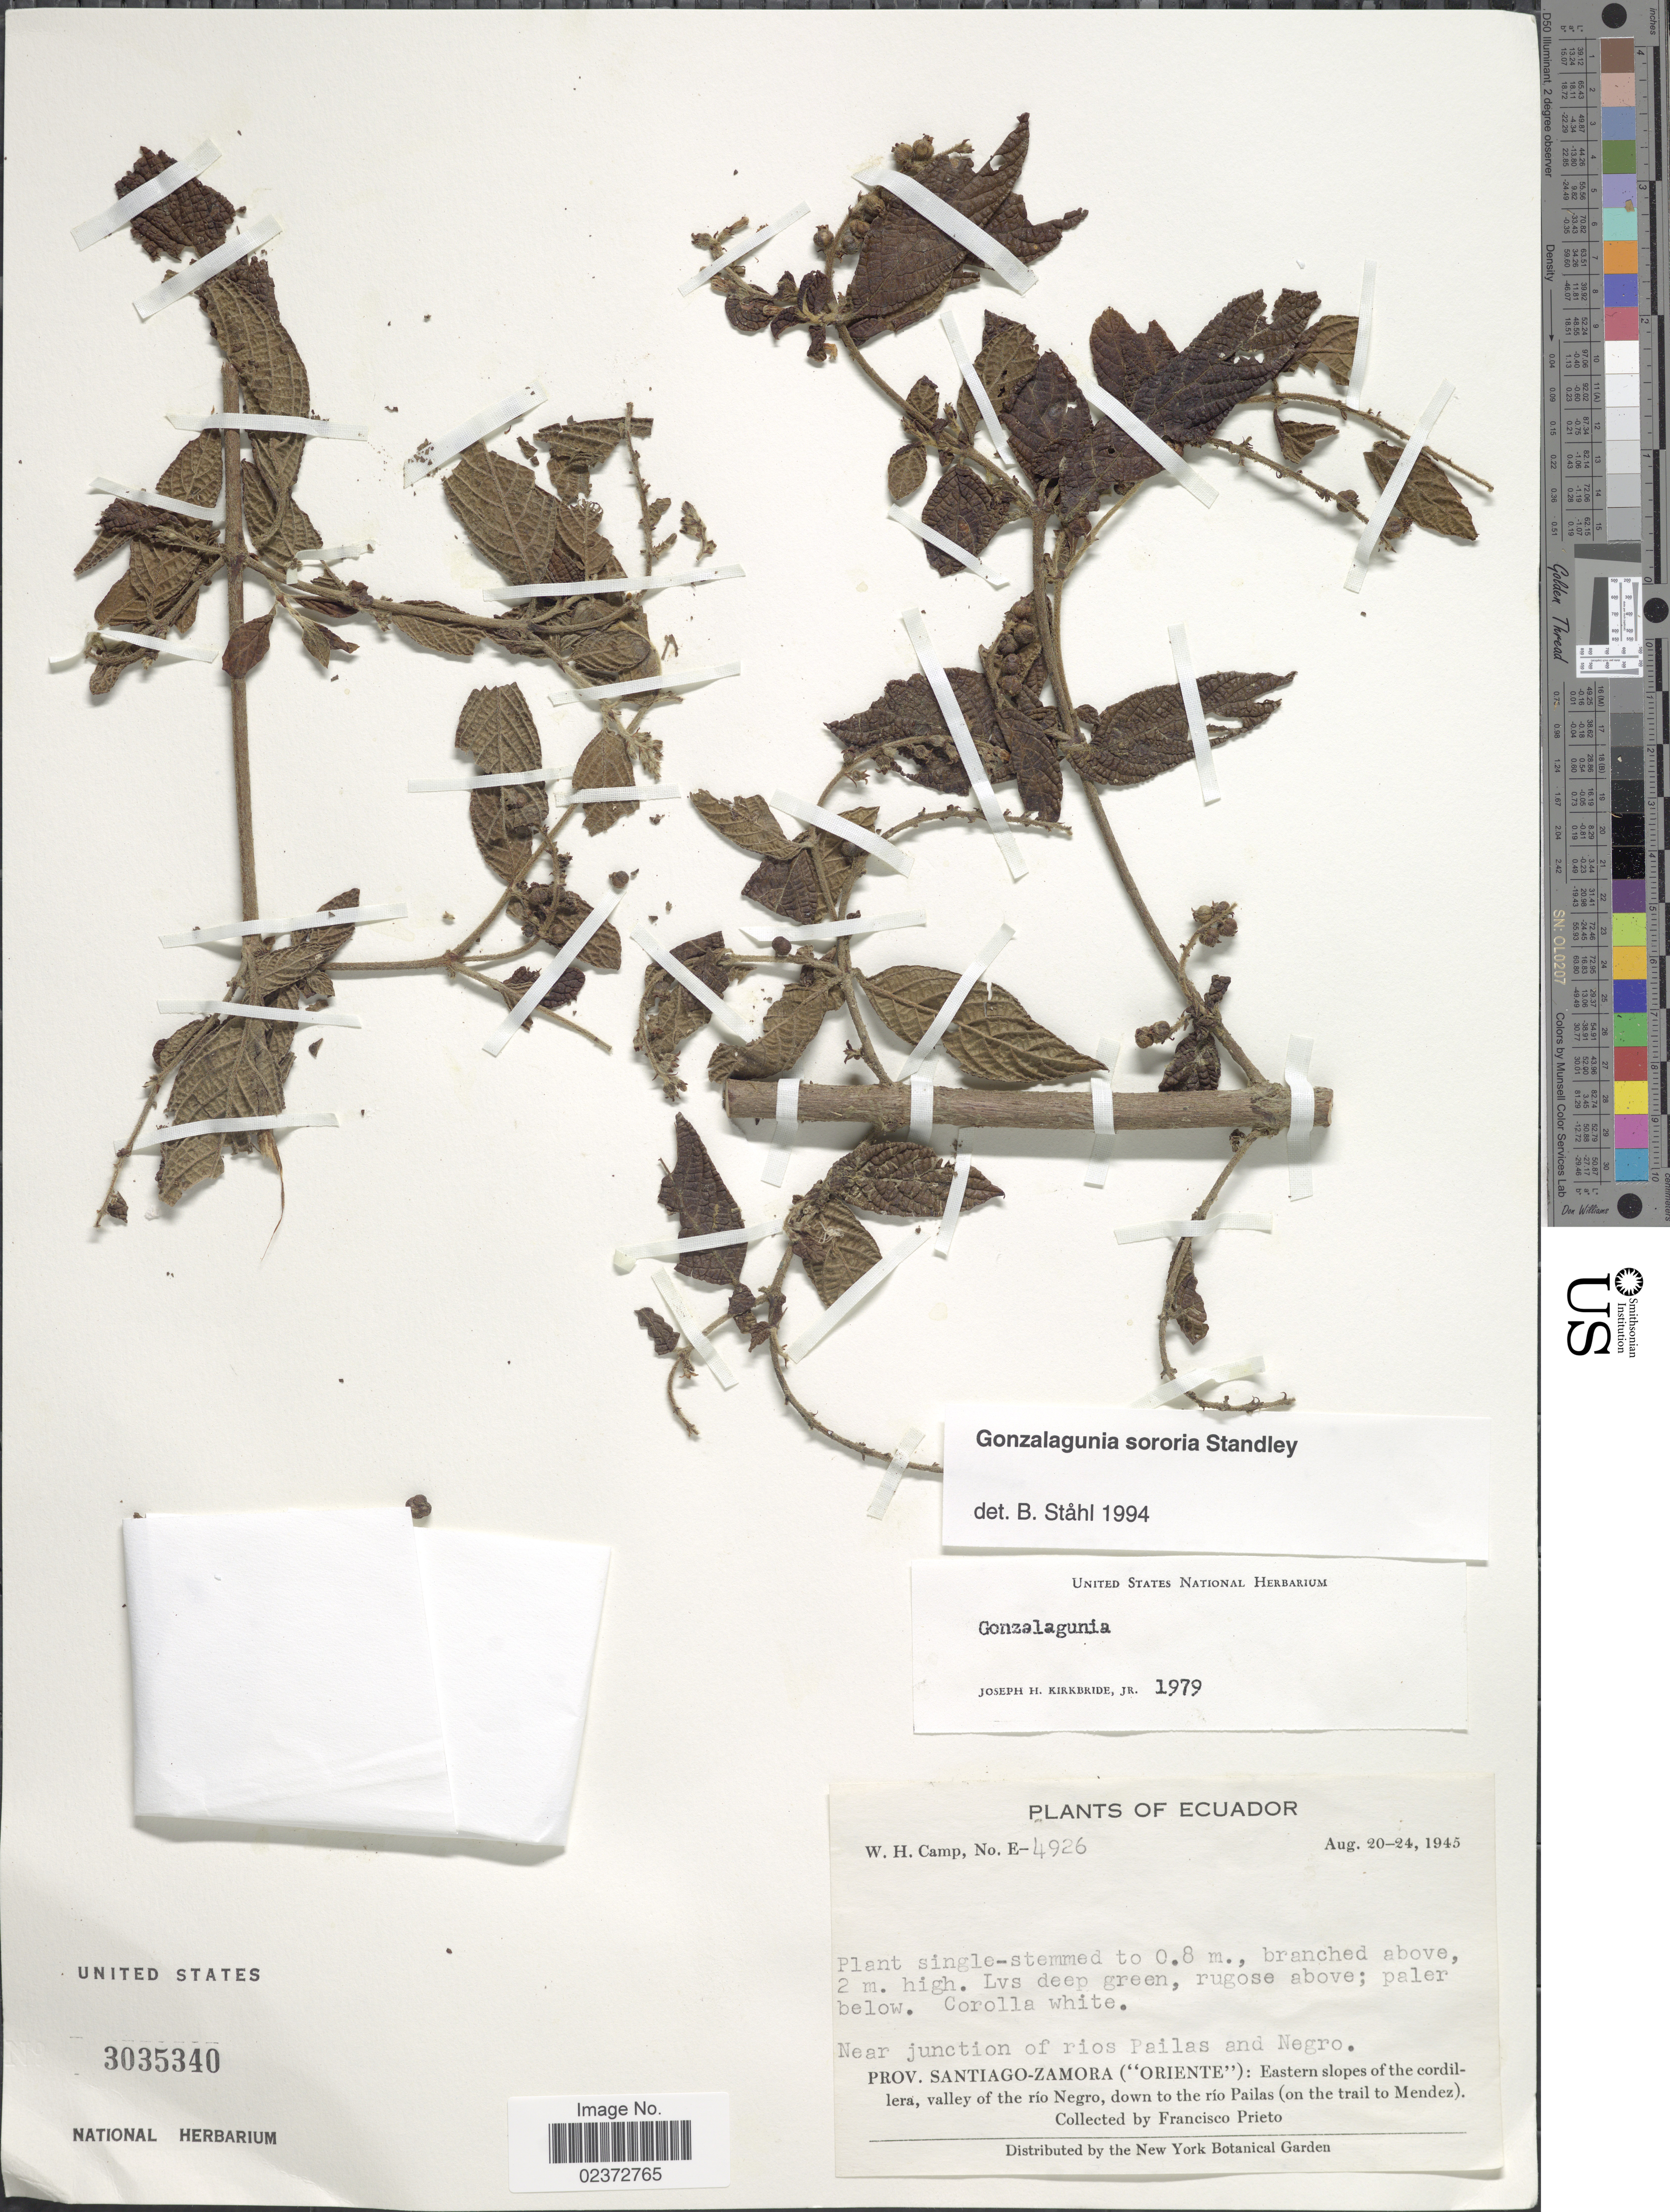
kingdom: Plantae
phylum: Tracheophyta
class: Magnoliopsida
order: Gentianales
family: Rubiaceae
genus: Gonzalagunia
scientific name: Gonzalagunia sororia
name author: Standl.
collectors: F. Prieto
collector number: E-4926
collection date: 1945-08-20/1945-08-24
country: Ecuador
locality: Near junction of rios Pailas and Negro, Prov. Santiago-Zamora ('Oriente'): Eastern slopes of the cordillera, valley of the río Negro, down to the río Pailas (on the trail to Mendez)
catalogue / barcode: US 3035340